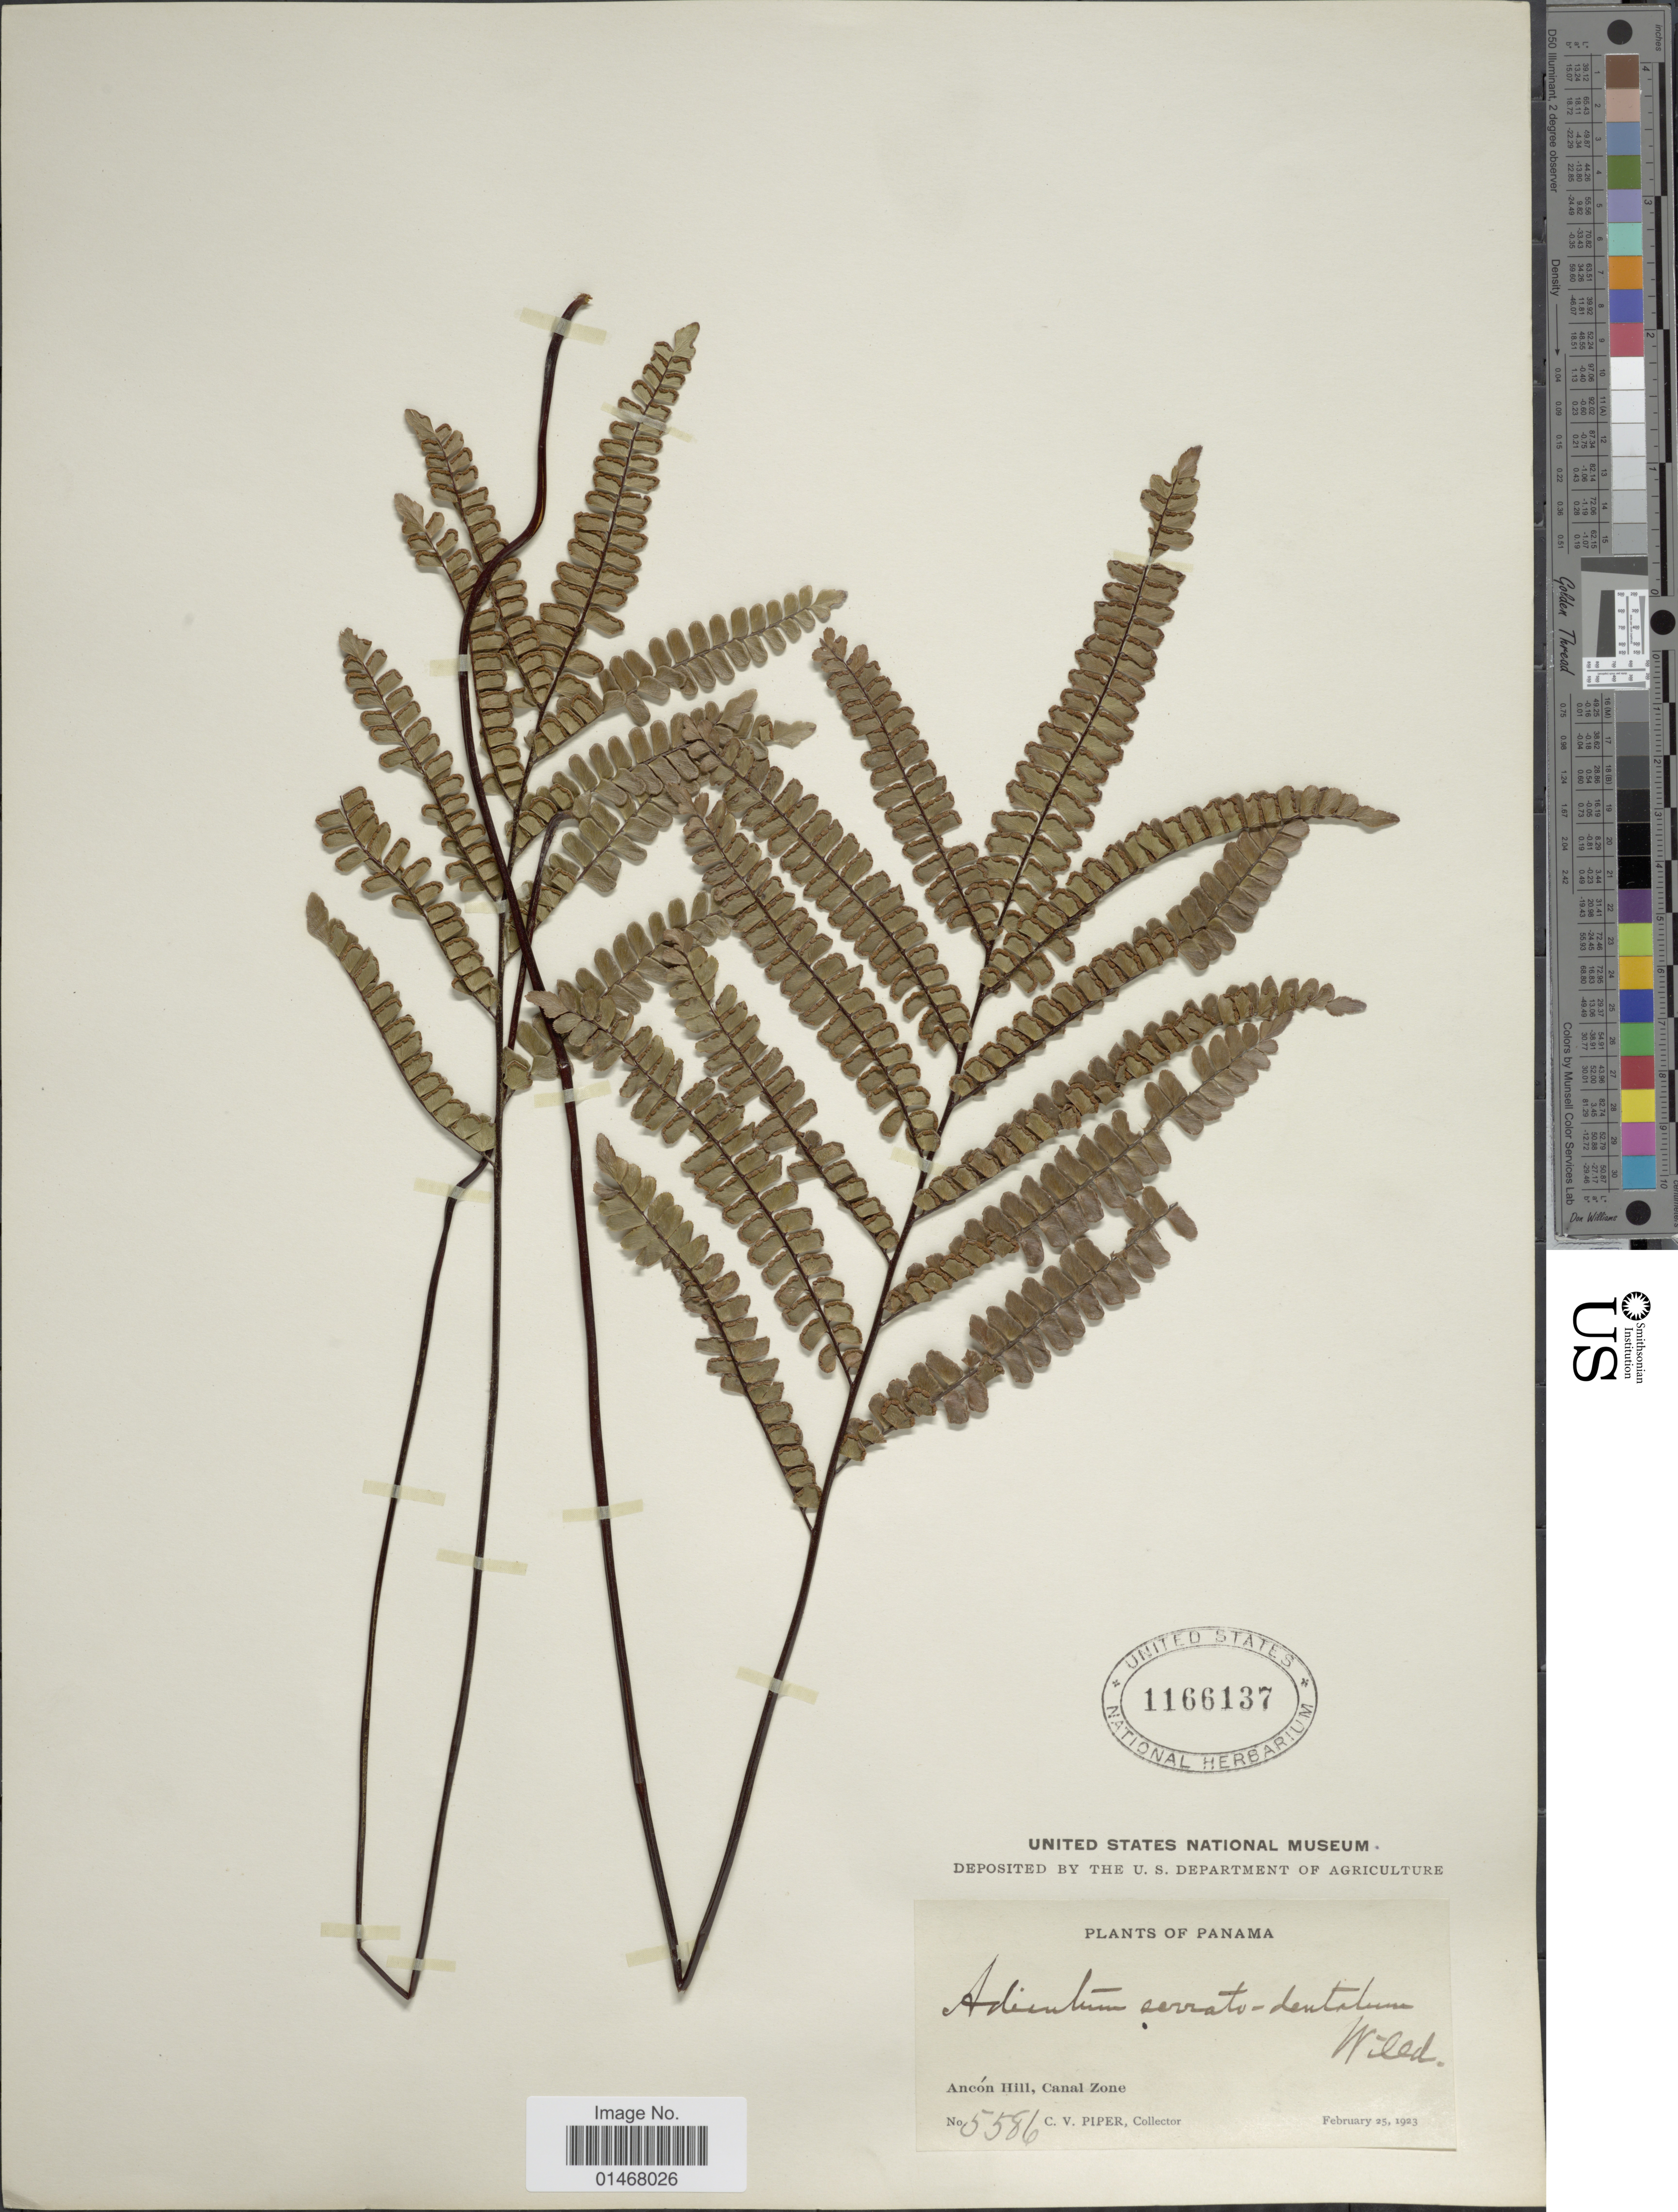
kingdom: Plantae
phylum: Tracheophyta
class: Polypodiopsida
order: Polypodiales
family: Pteridaceae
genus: Adiantum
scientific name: Adiantum serratodentatum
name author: Humb. & Bonpl. ex Willd.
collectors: C. V. Piper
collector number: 5586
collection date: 1923-02-25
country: Panama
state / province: Colón / Panamá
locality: Ancón Hill, Canal Zone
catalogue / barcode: US 1166137